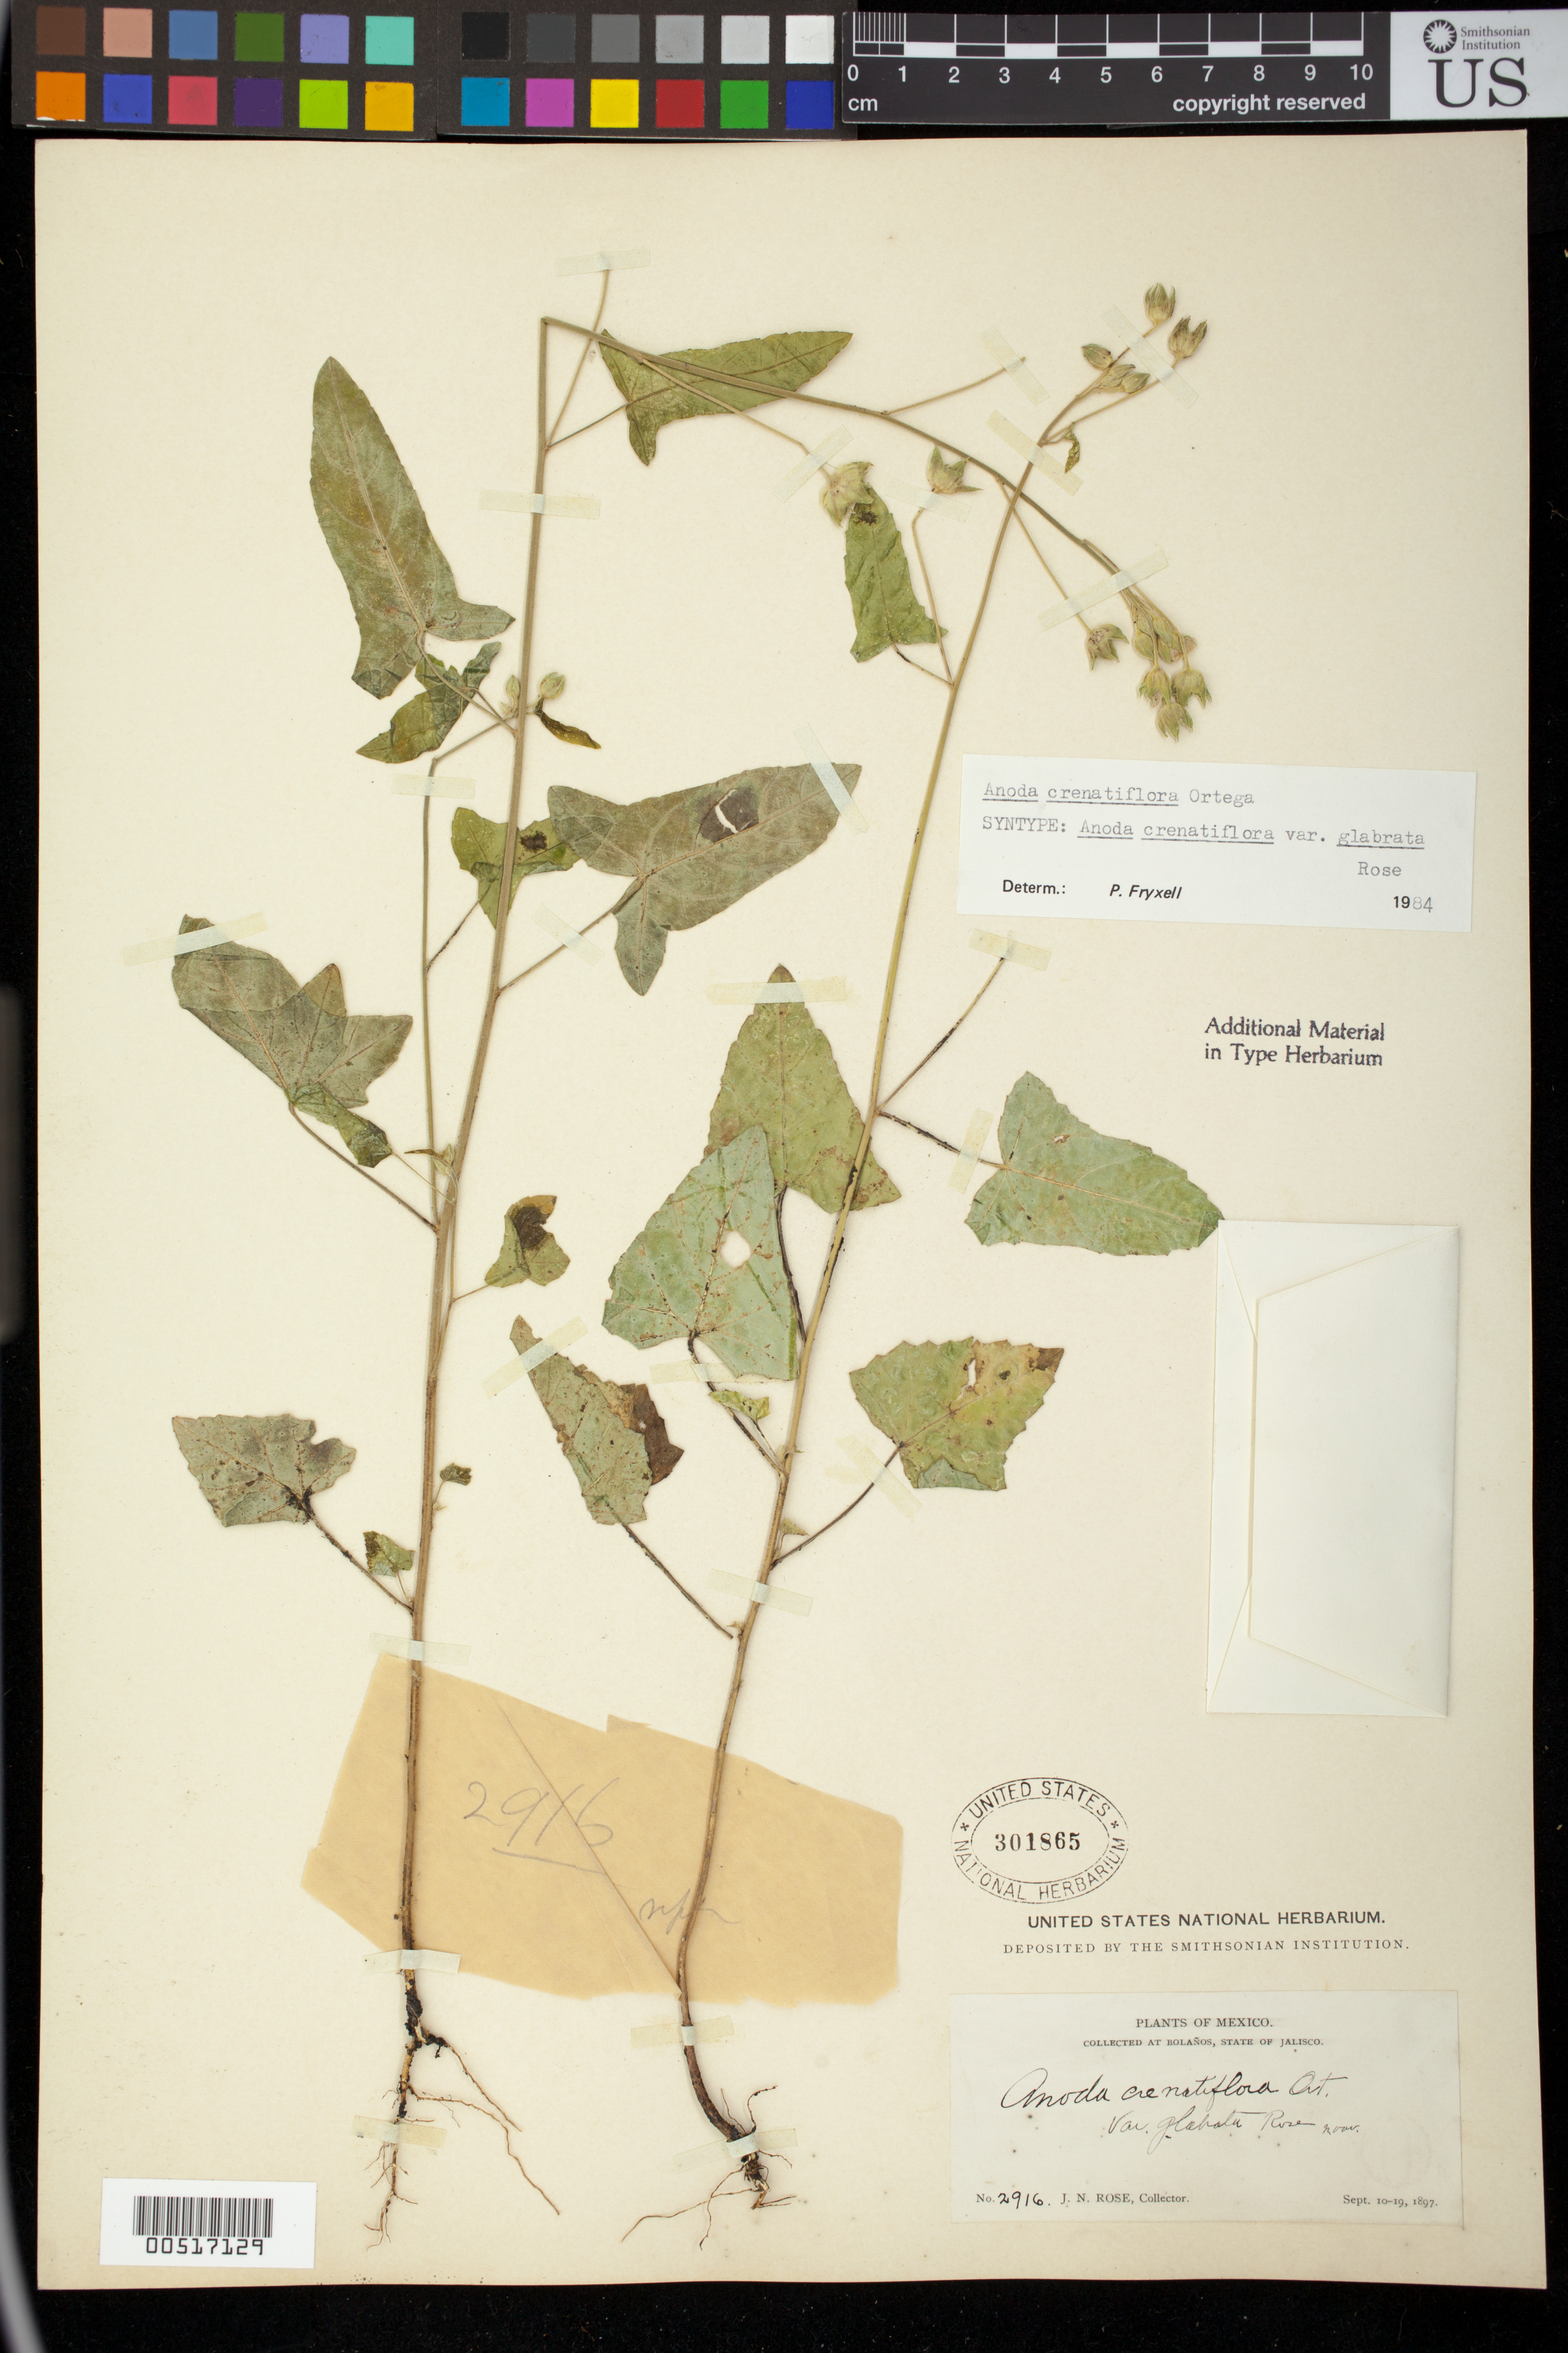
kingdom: Plantae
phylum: Tracheophyta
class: Magnoliopsida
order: Malvales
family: Malvaceae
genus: Anoda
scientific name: Anoda crenatiflora var. glabrata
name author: Rose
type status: Syntype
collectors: J. N. Rose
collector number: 2916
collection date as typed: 10 Sep 1897 to -- Sep 1897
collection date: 1897-09-10/1897-09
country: Mexico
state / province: Jalisco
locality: Bolanos.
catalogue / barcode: US 301865